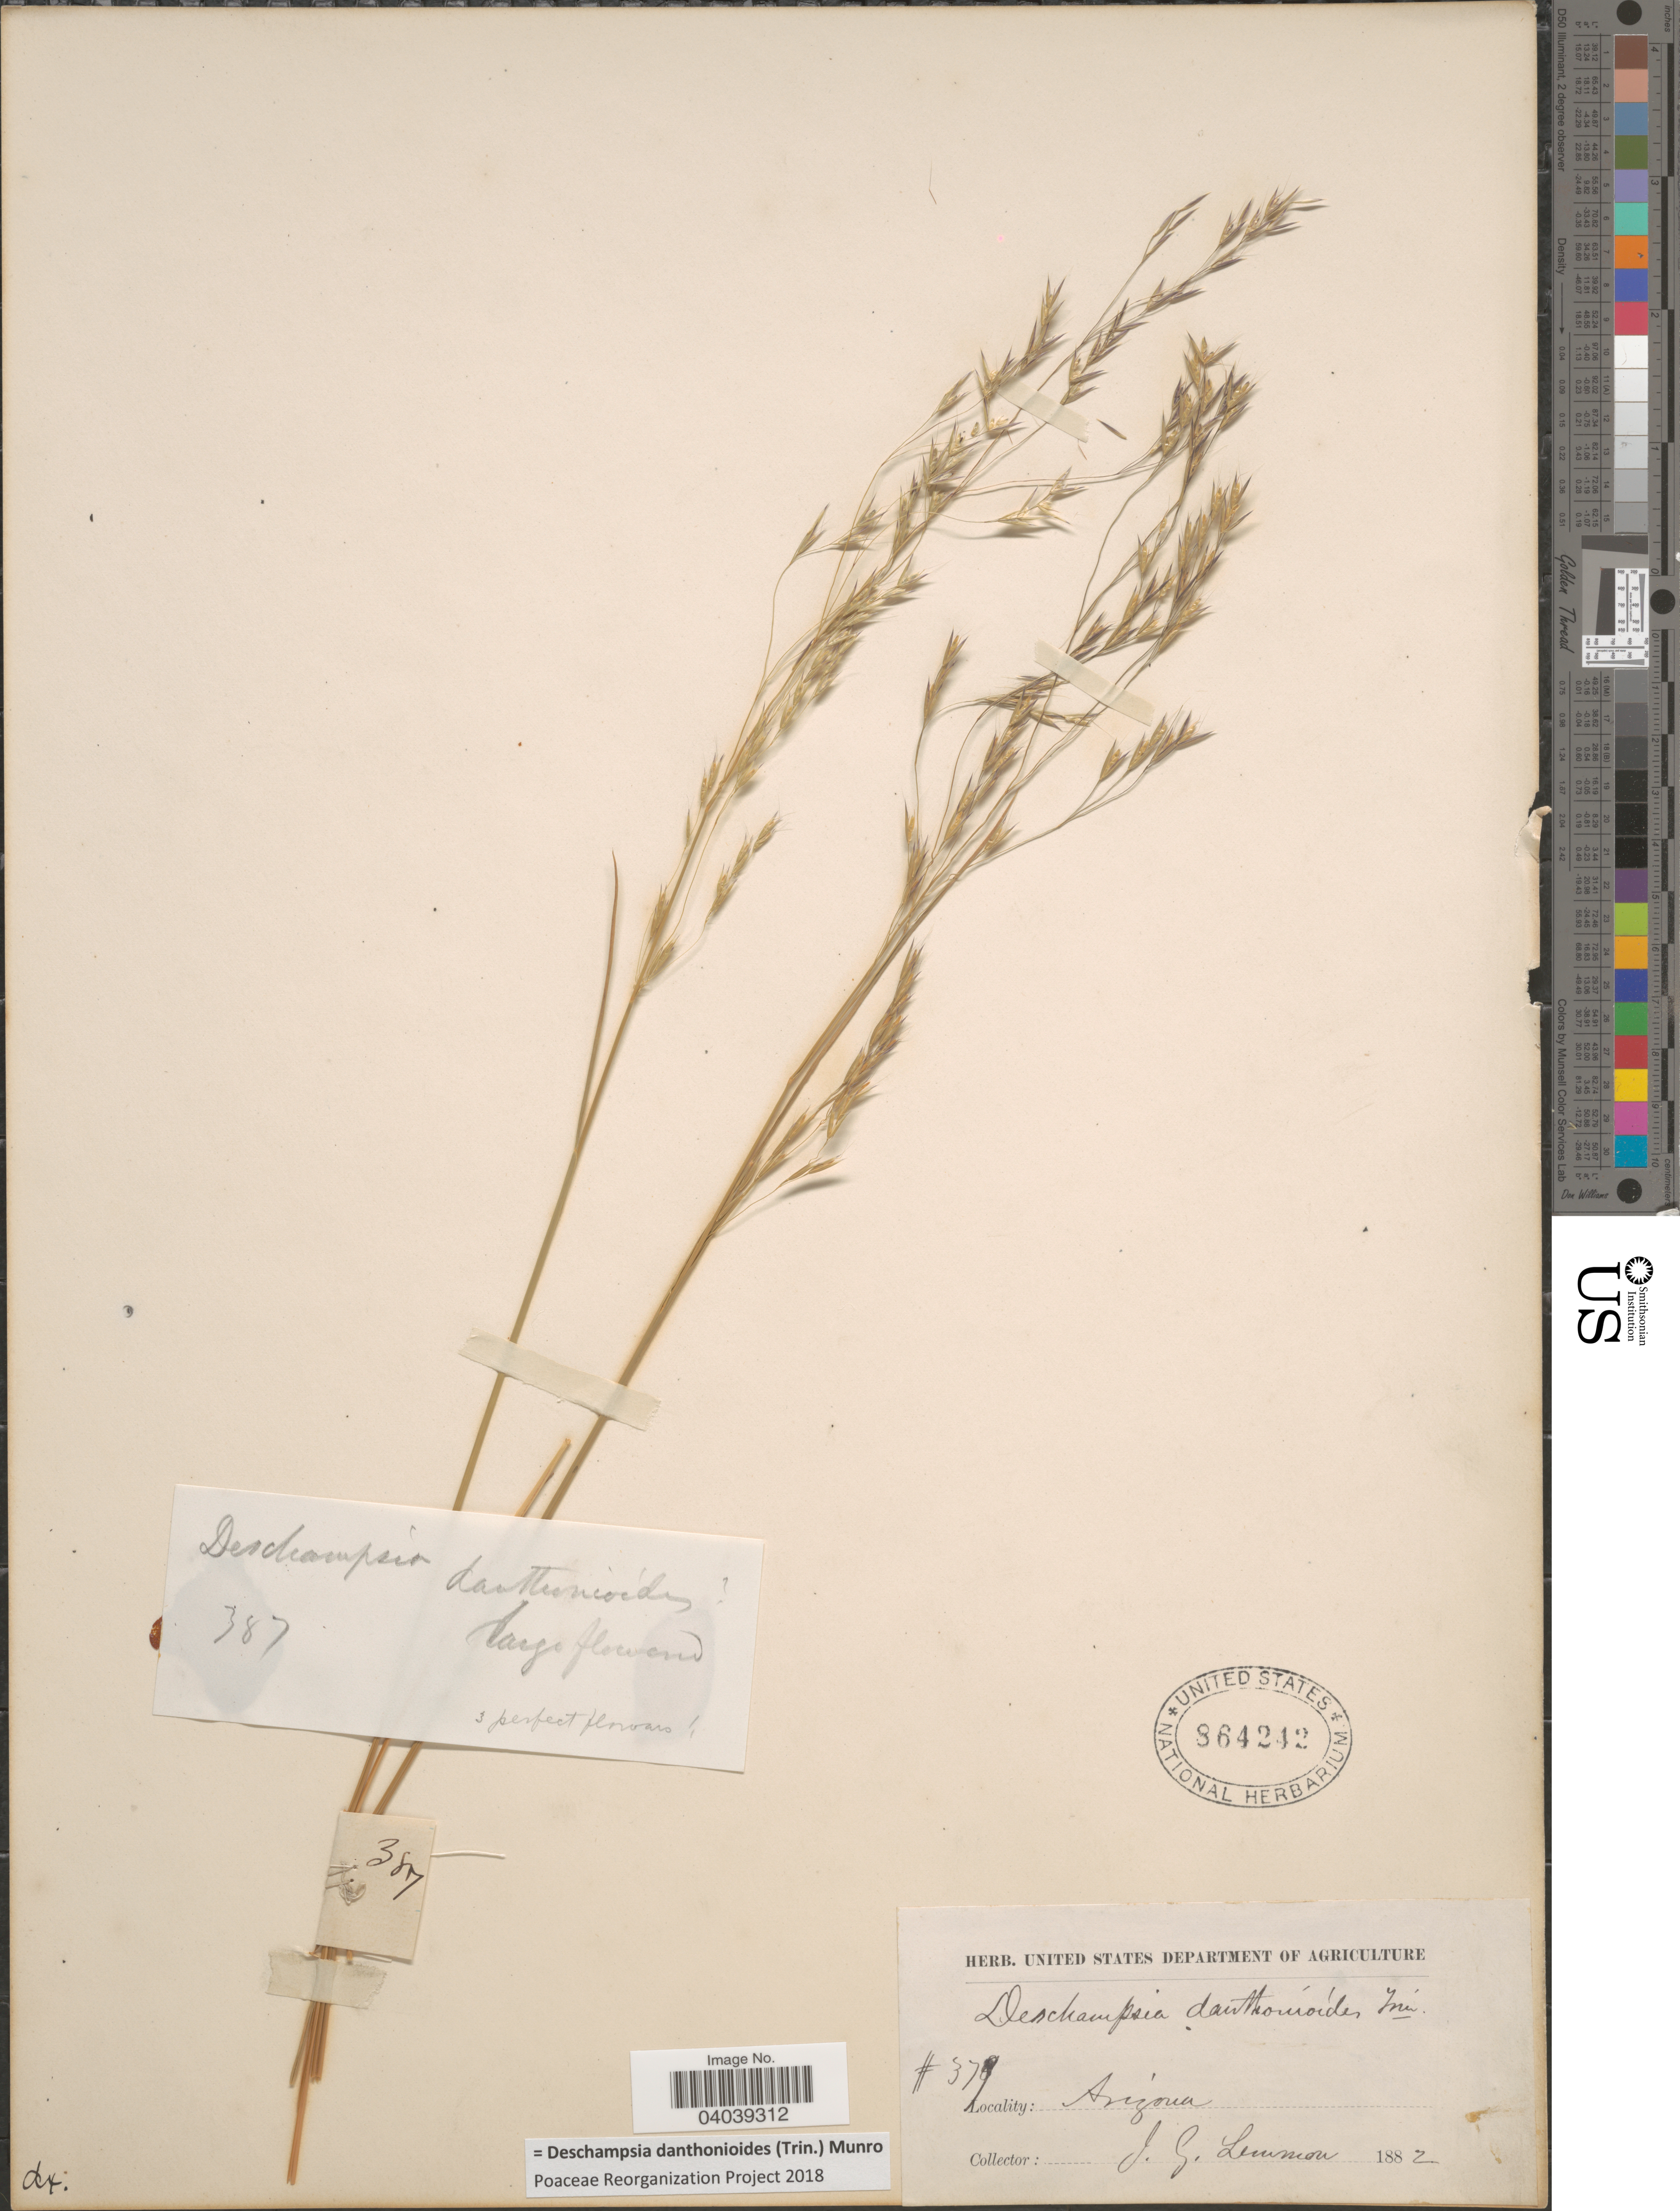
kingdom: Plantae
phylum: Tracheophyta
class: Liliopsida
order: Poales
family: Poaceae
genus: Deschampsia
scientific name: Deschampsia danthonioides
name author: (Trin.) Munro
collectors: J. Lemmon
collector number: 379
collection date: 1882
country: United States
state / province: Arizona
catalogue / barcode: US 864242